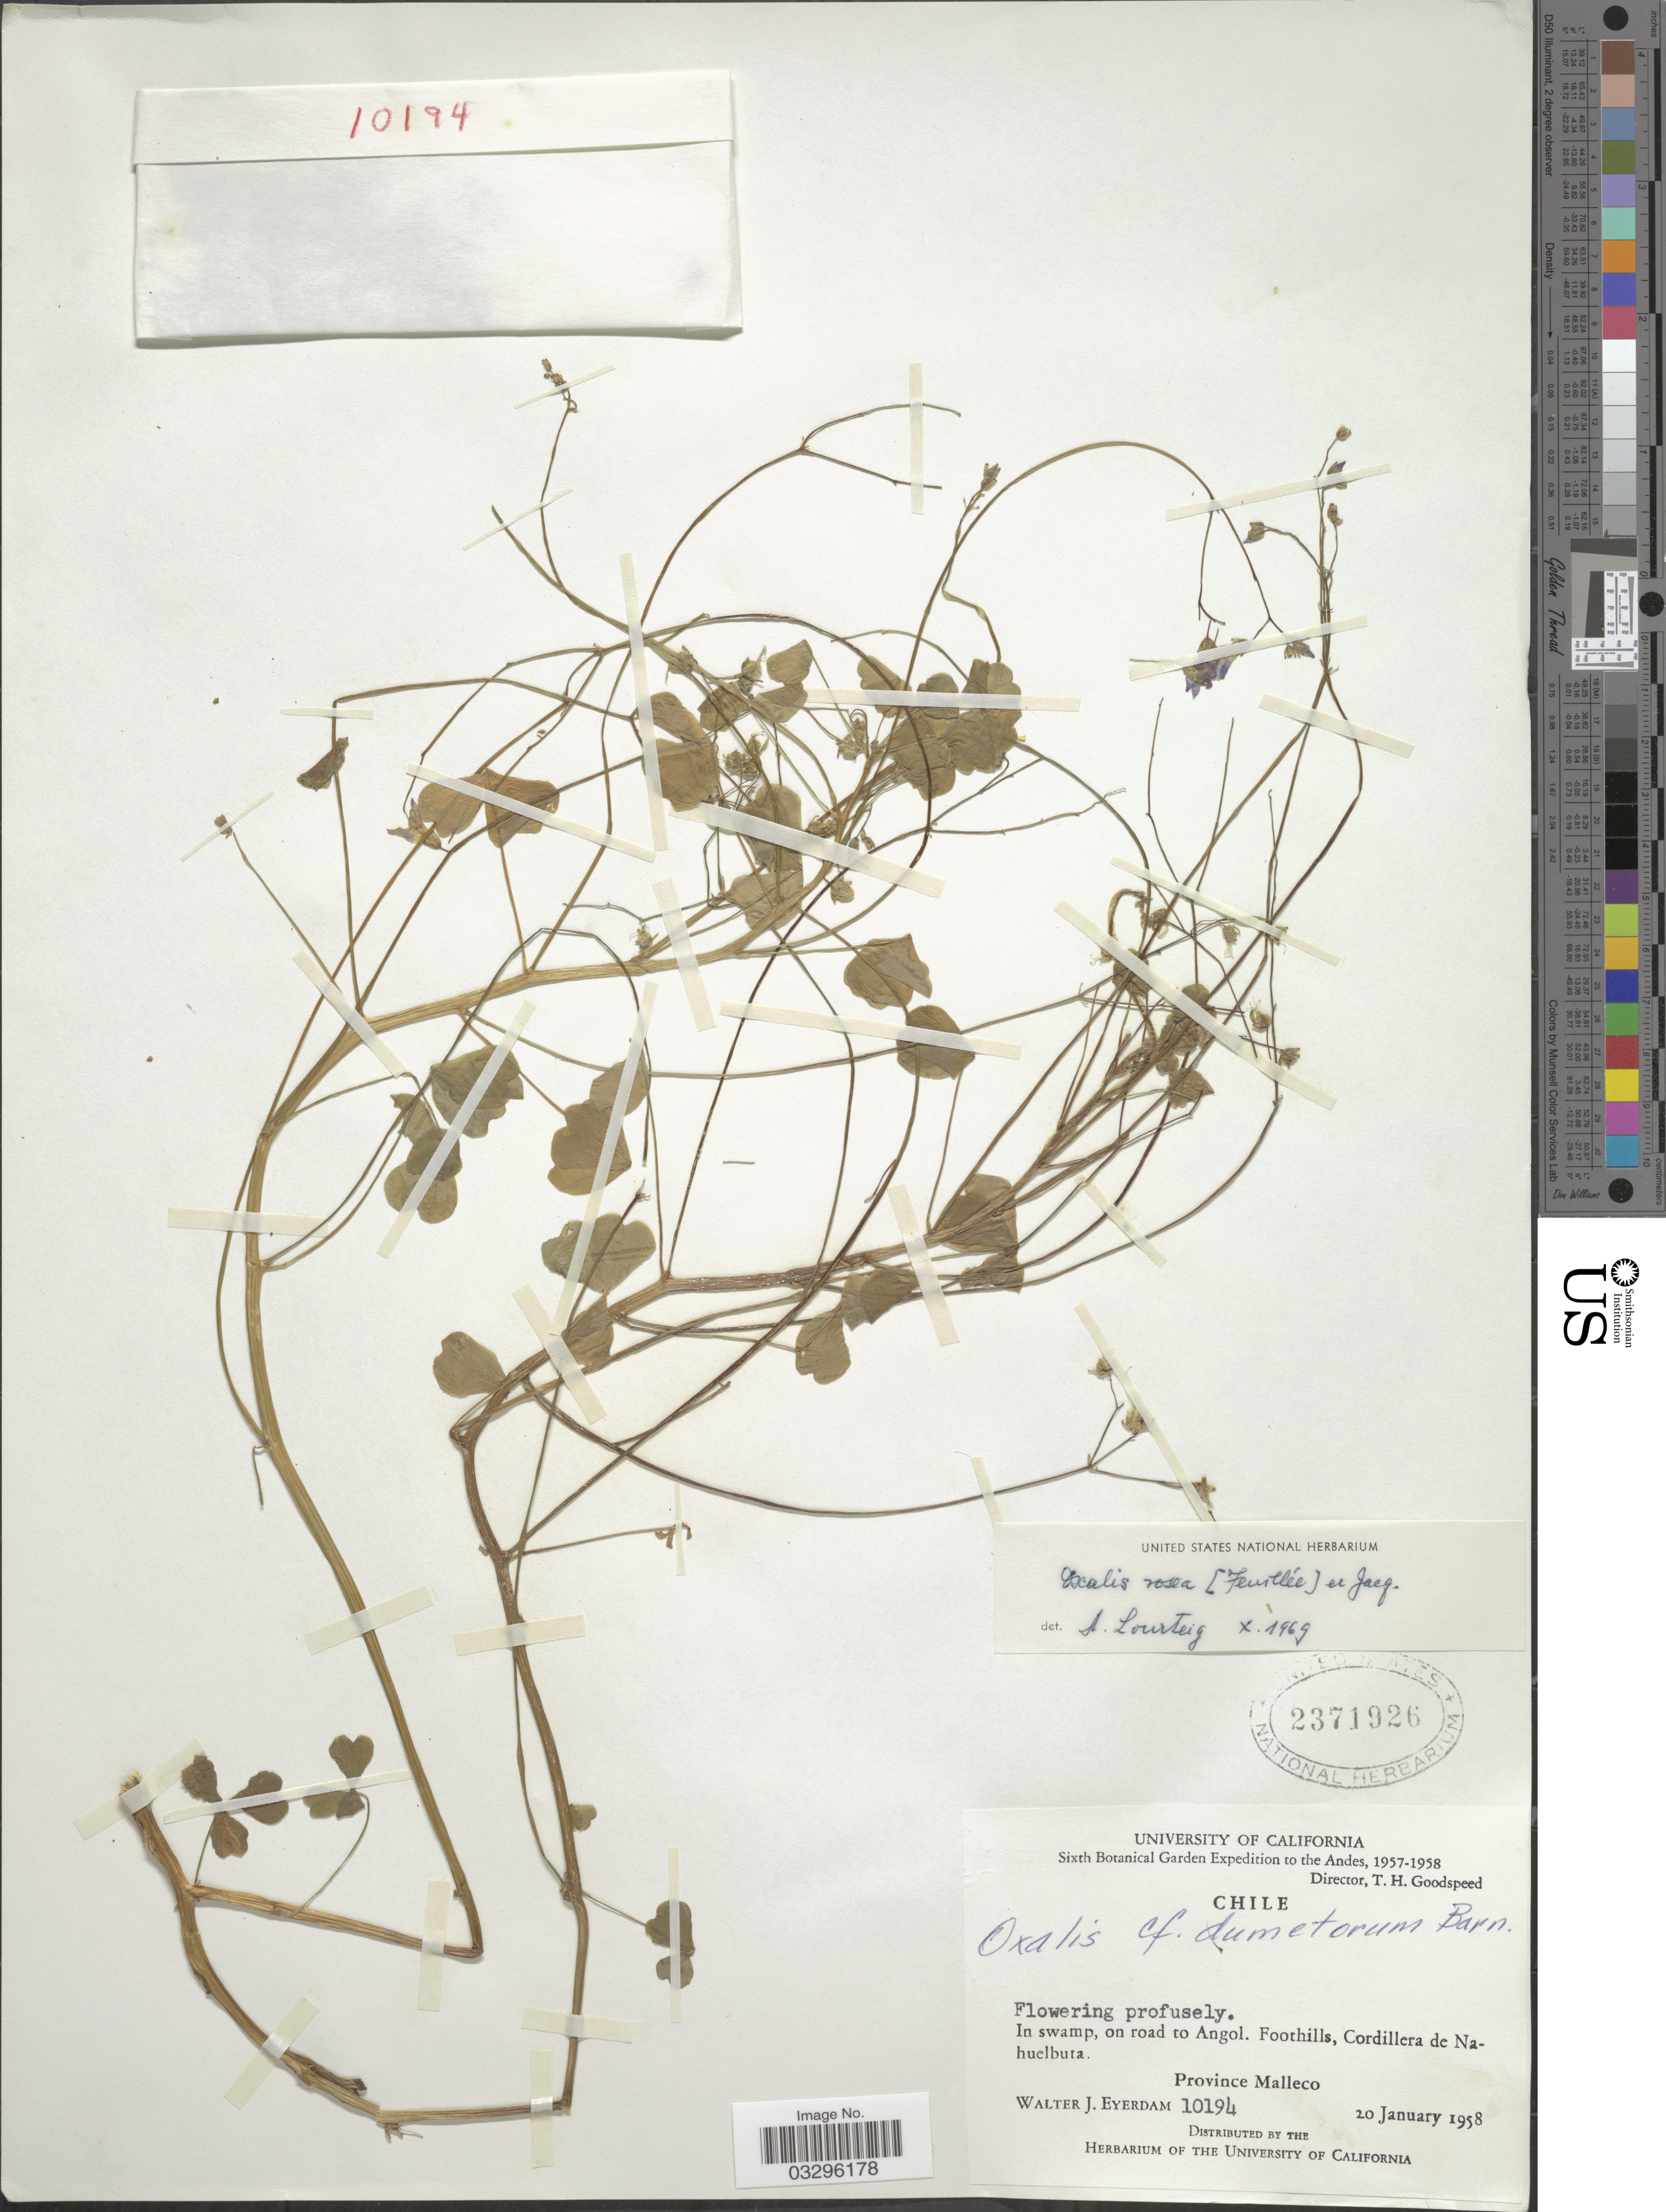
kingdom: Plantae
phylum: Tracheophyta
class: Magnoliopsida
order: Oxalidales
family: Oxalidaceae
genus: Oxalis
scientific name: Oxalis rosea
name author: Jacq.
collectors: W. J. Eyerdam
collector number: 10194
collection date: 1958-01-20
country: Chile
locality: Andes. In swamp, on road to Angol. Foothills, Cordillera de Nahuelbuta. Province Malleco.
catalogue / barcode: US 2371926